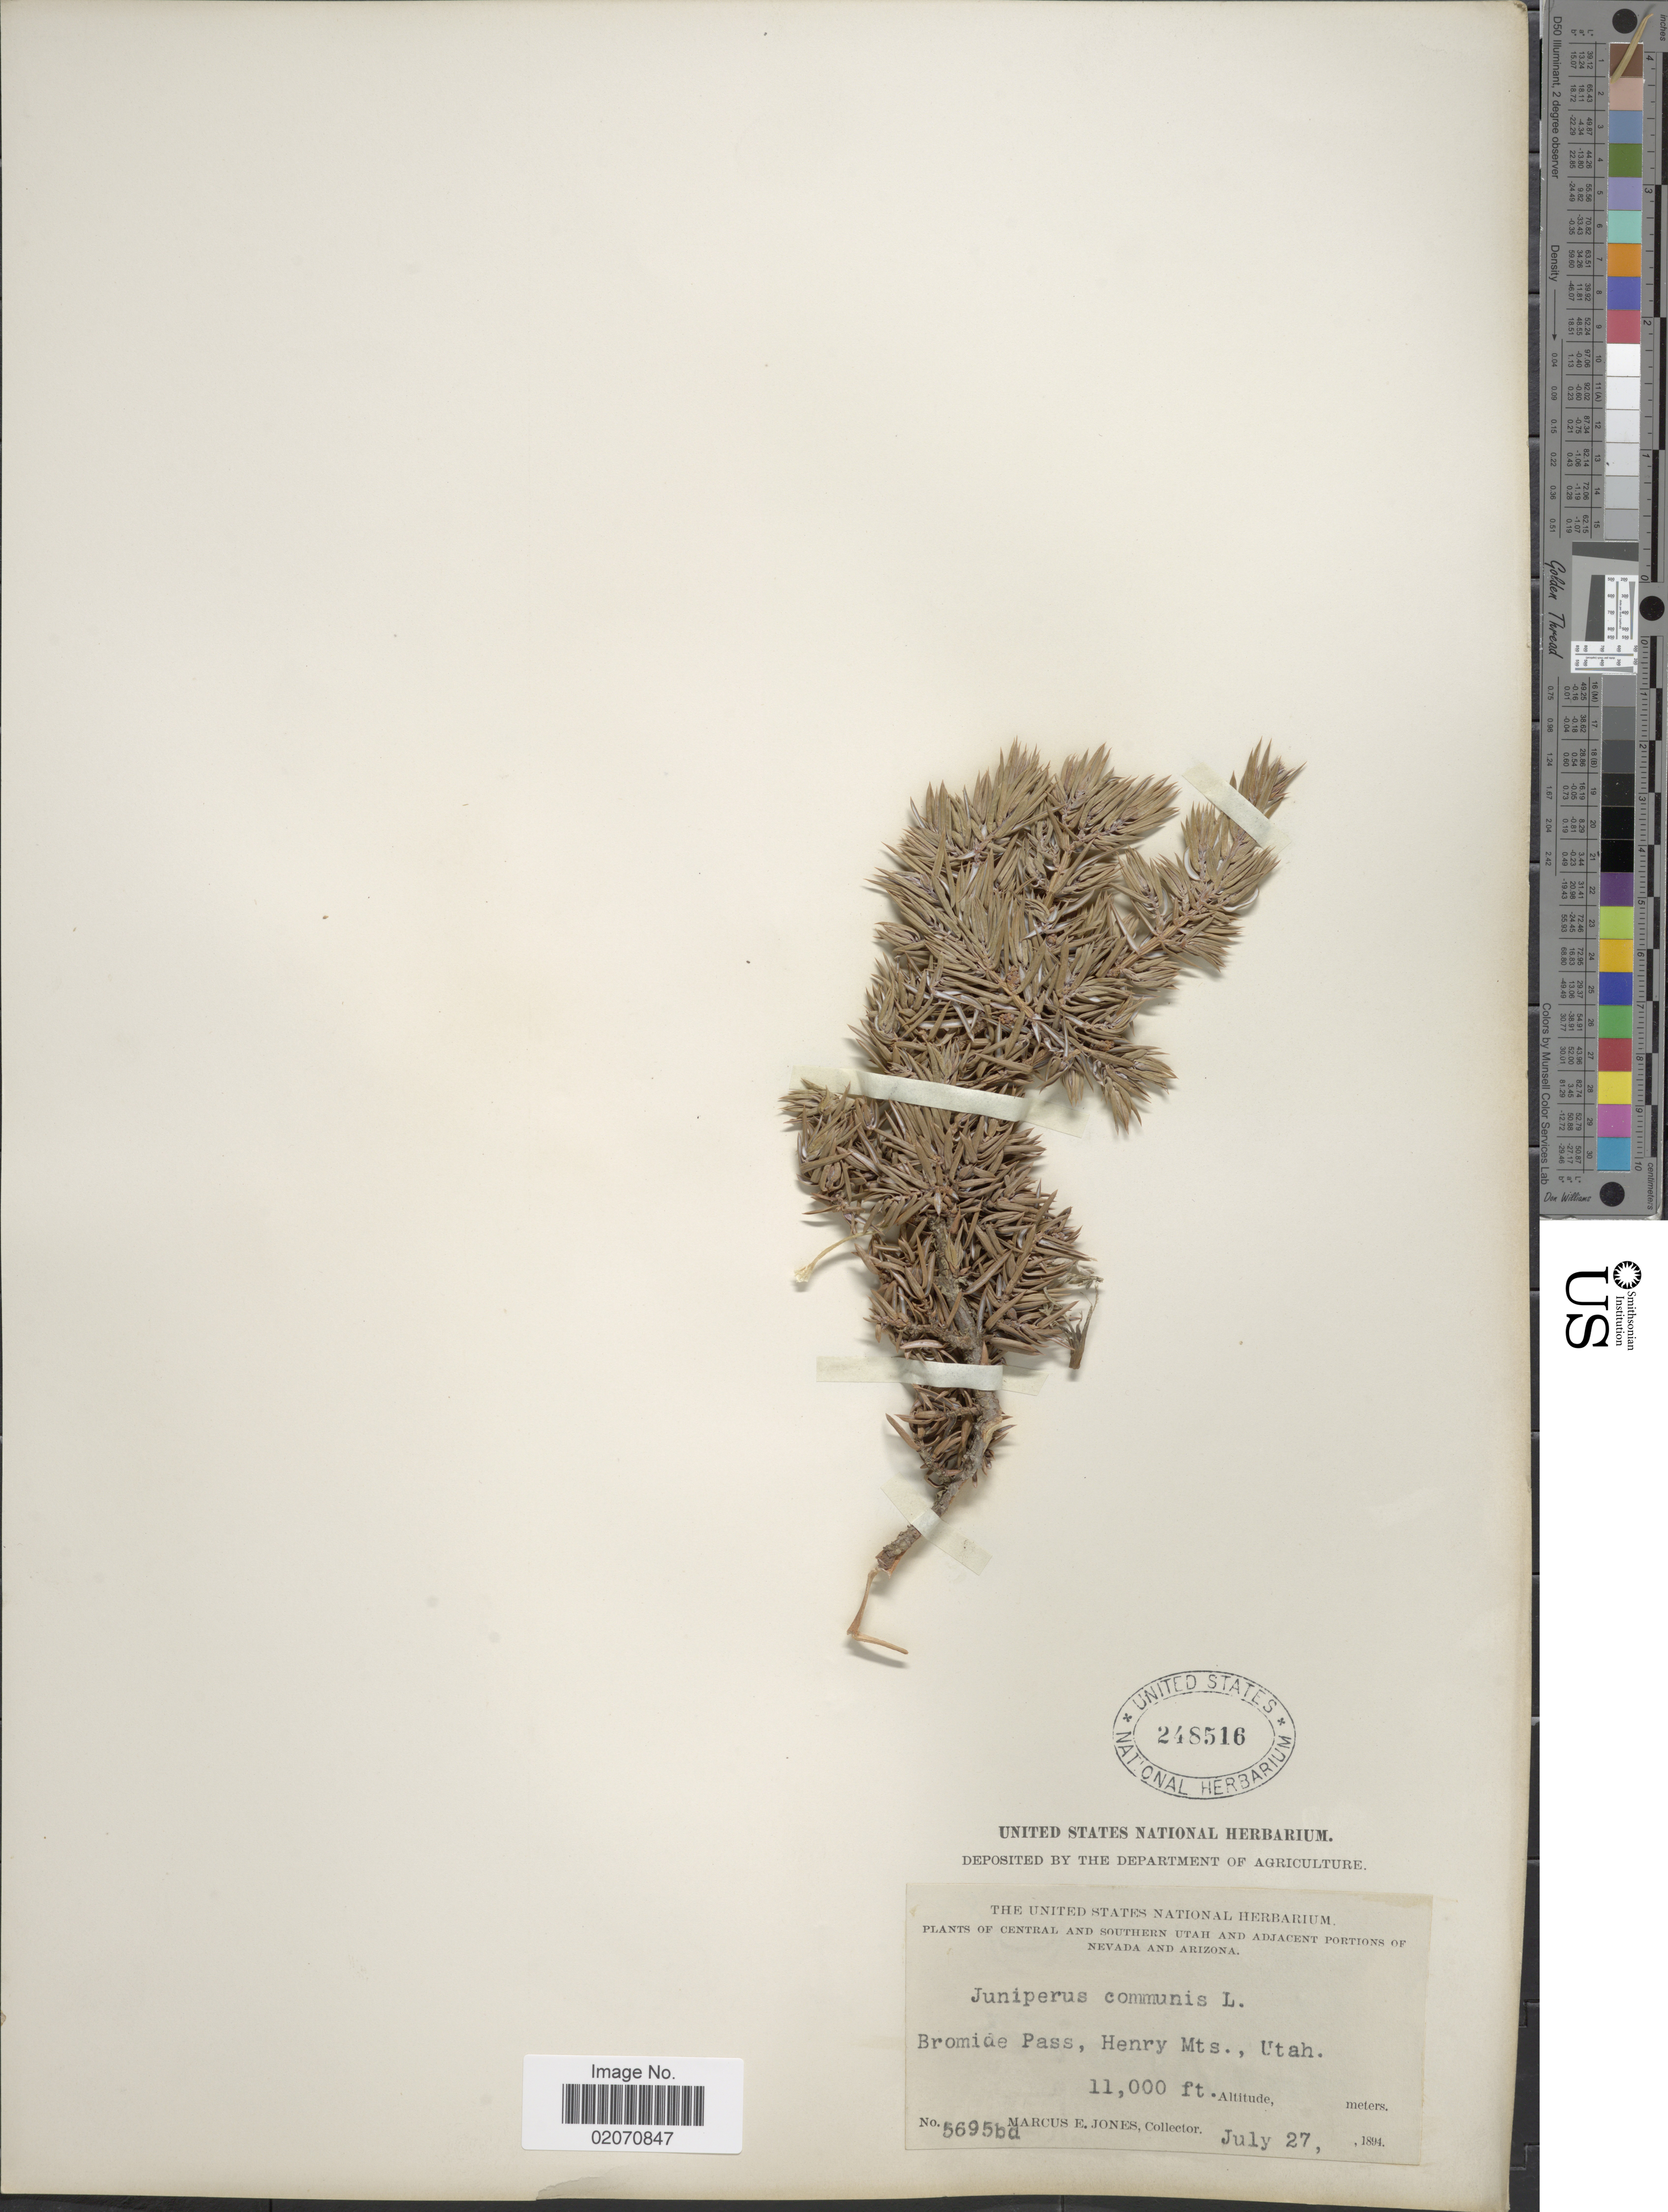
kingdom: Plantae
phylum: Tracheophyta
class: Pinopsida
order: Pinales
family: Cupressaceae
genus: Juniperus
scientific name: Juniperus communis subsp. nana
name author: (Willd.) Syme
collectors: M. E. Jones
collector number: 5695bd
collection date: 1894-07-27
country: United States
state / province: Utah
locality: Bromide Pass, Henry Mts.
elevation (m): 3353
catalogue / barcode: US 248516